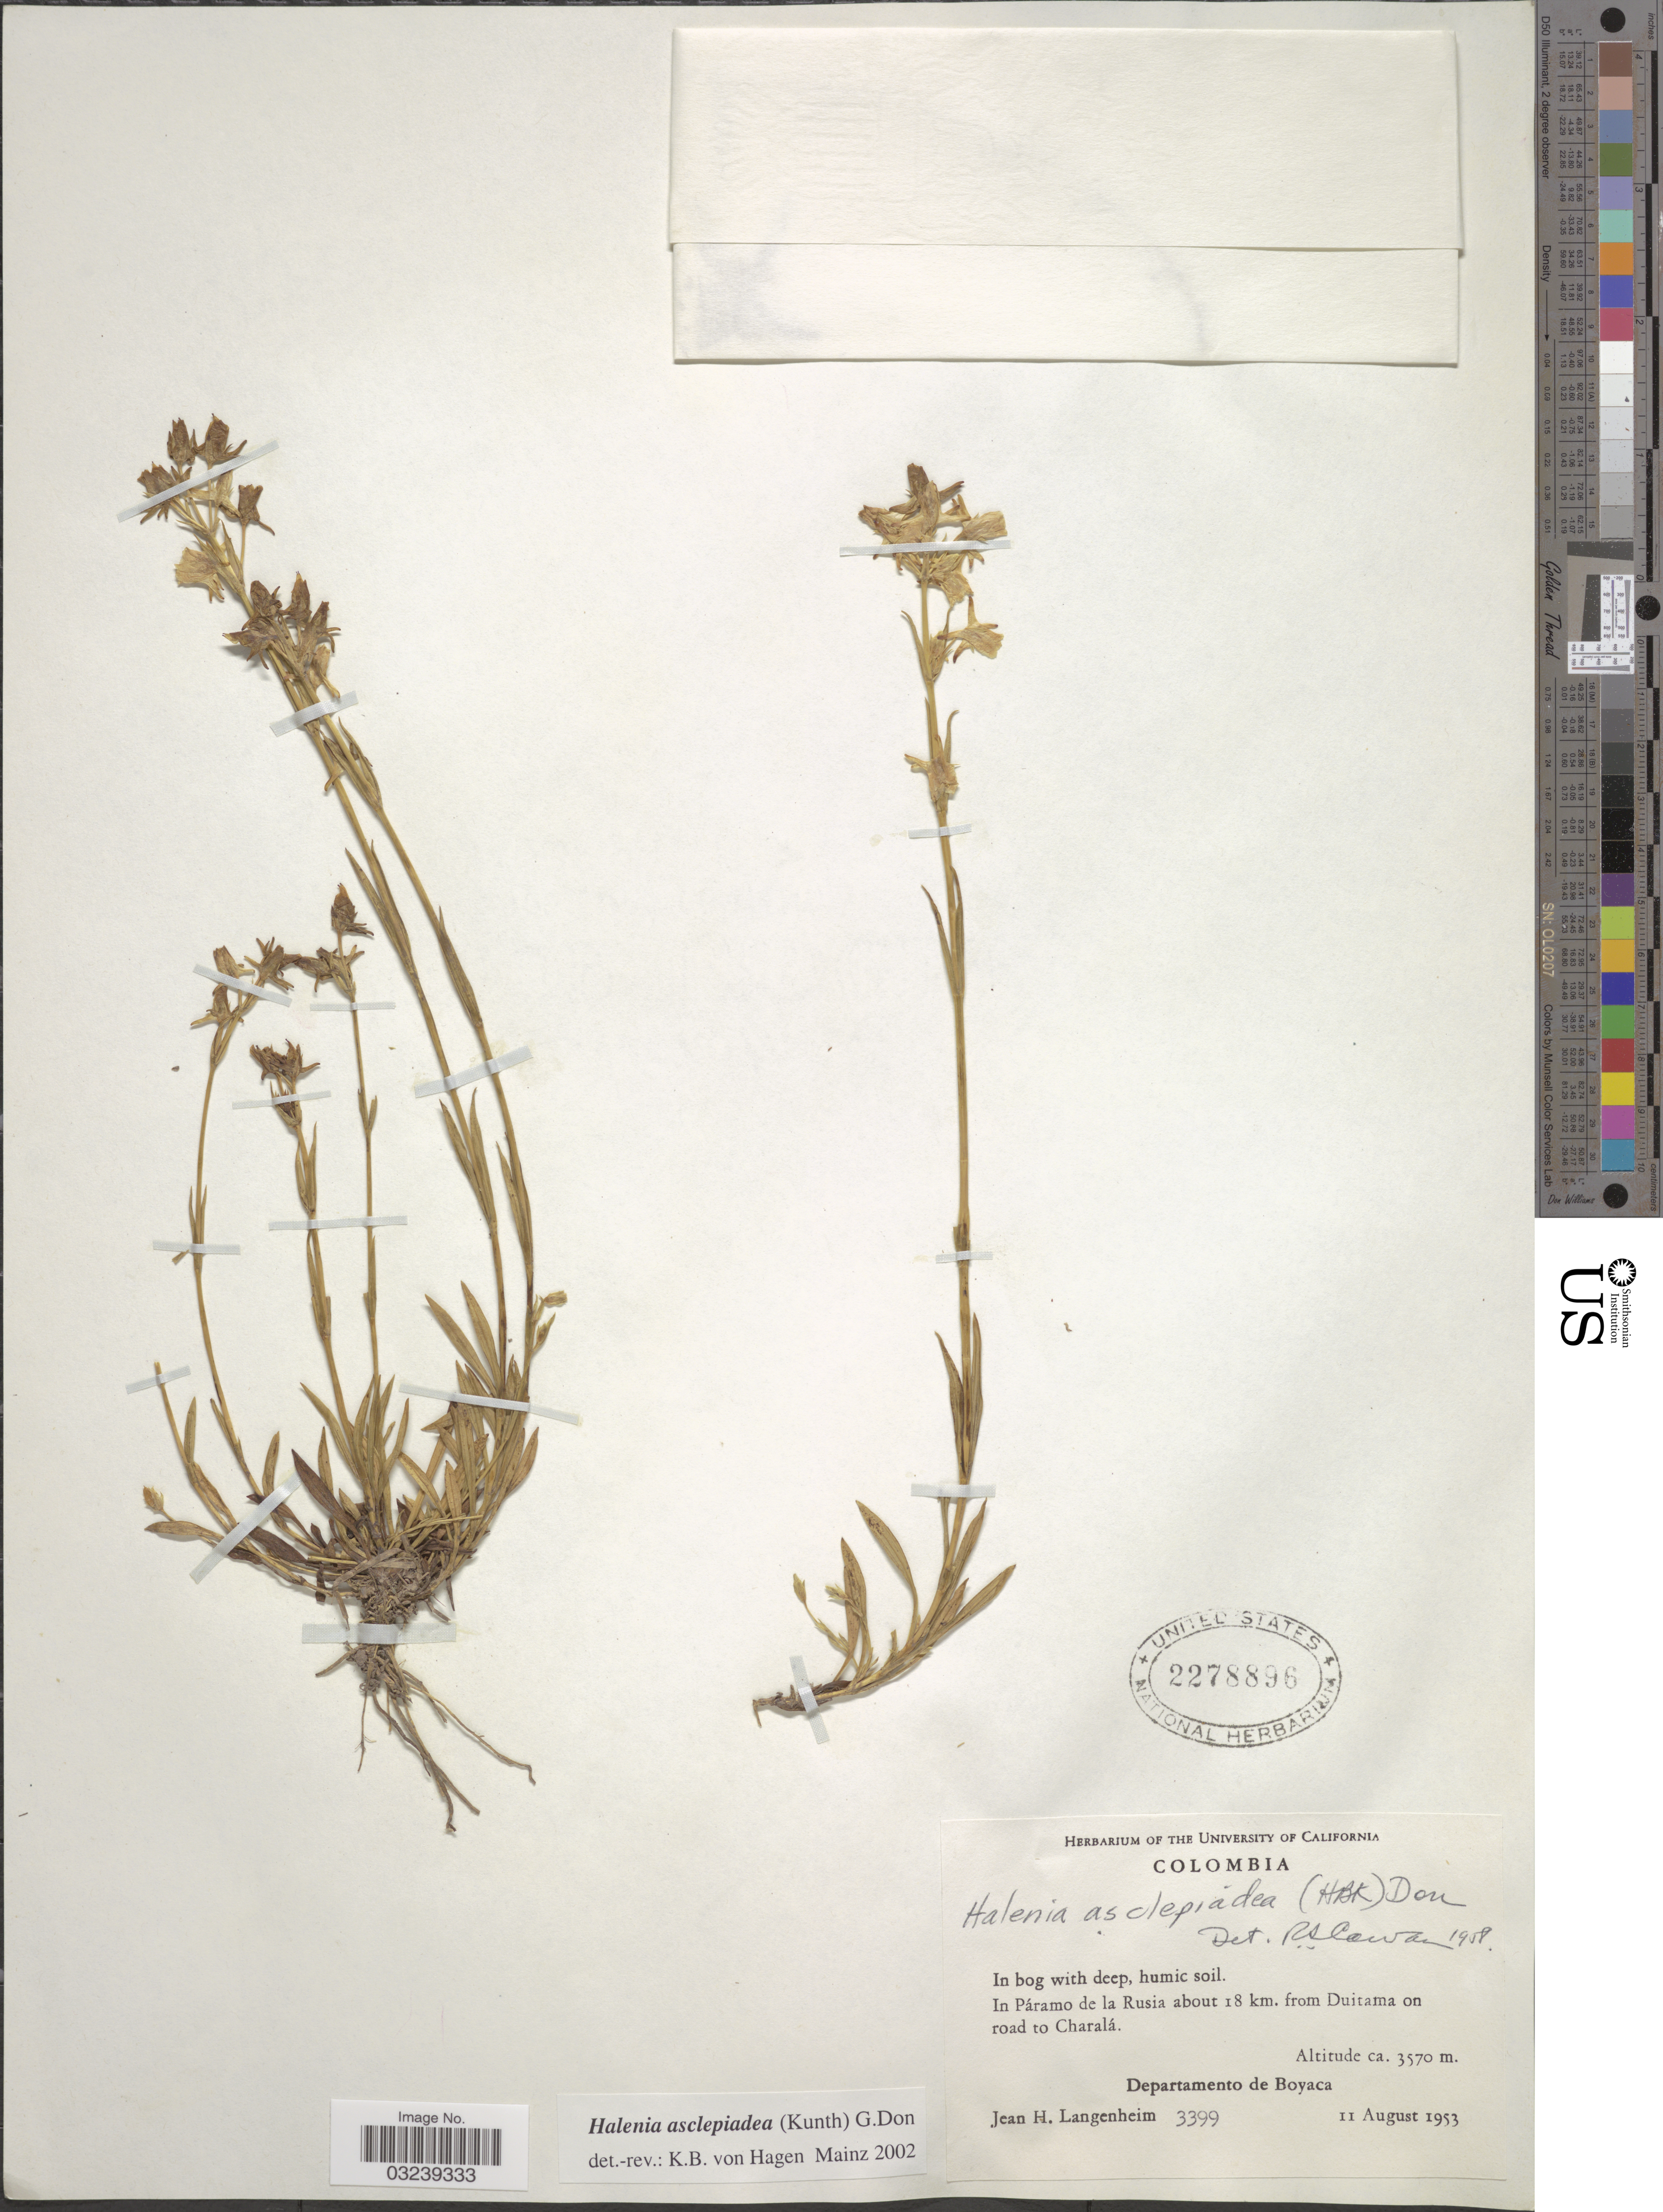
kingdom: Plantae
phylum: Tracheophyta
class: Magnoliopsida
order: Gentianales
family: Gentianaceae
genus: Halenia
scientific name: Halenia asclepiadea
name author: (Kunth) G. Don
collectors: J. H. Langenheim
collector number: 3399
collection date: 1953-08-11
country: Colombia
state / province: Boyacá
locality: In Páramo de la Rusia about 18 km. from Duitama on road to Charalá. Departamento de Boyaca.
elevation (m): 3570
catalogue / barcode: US 2278896